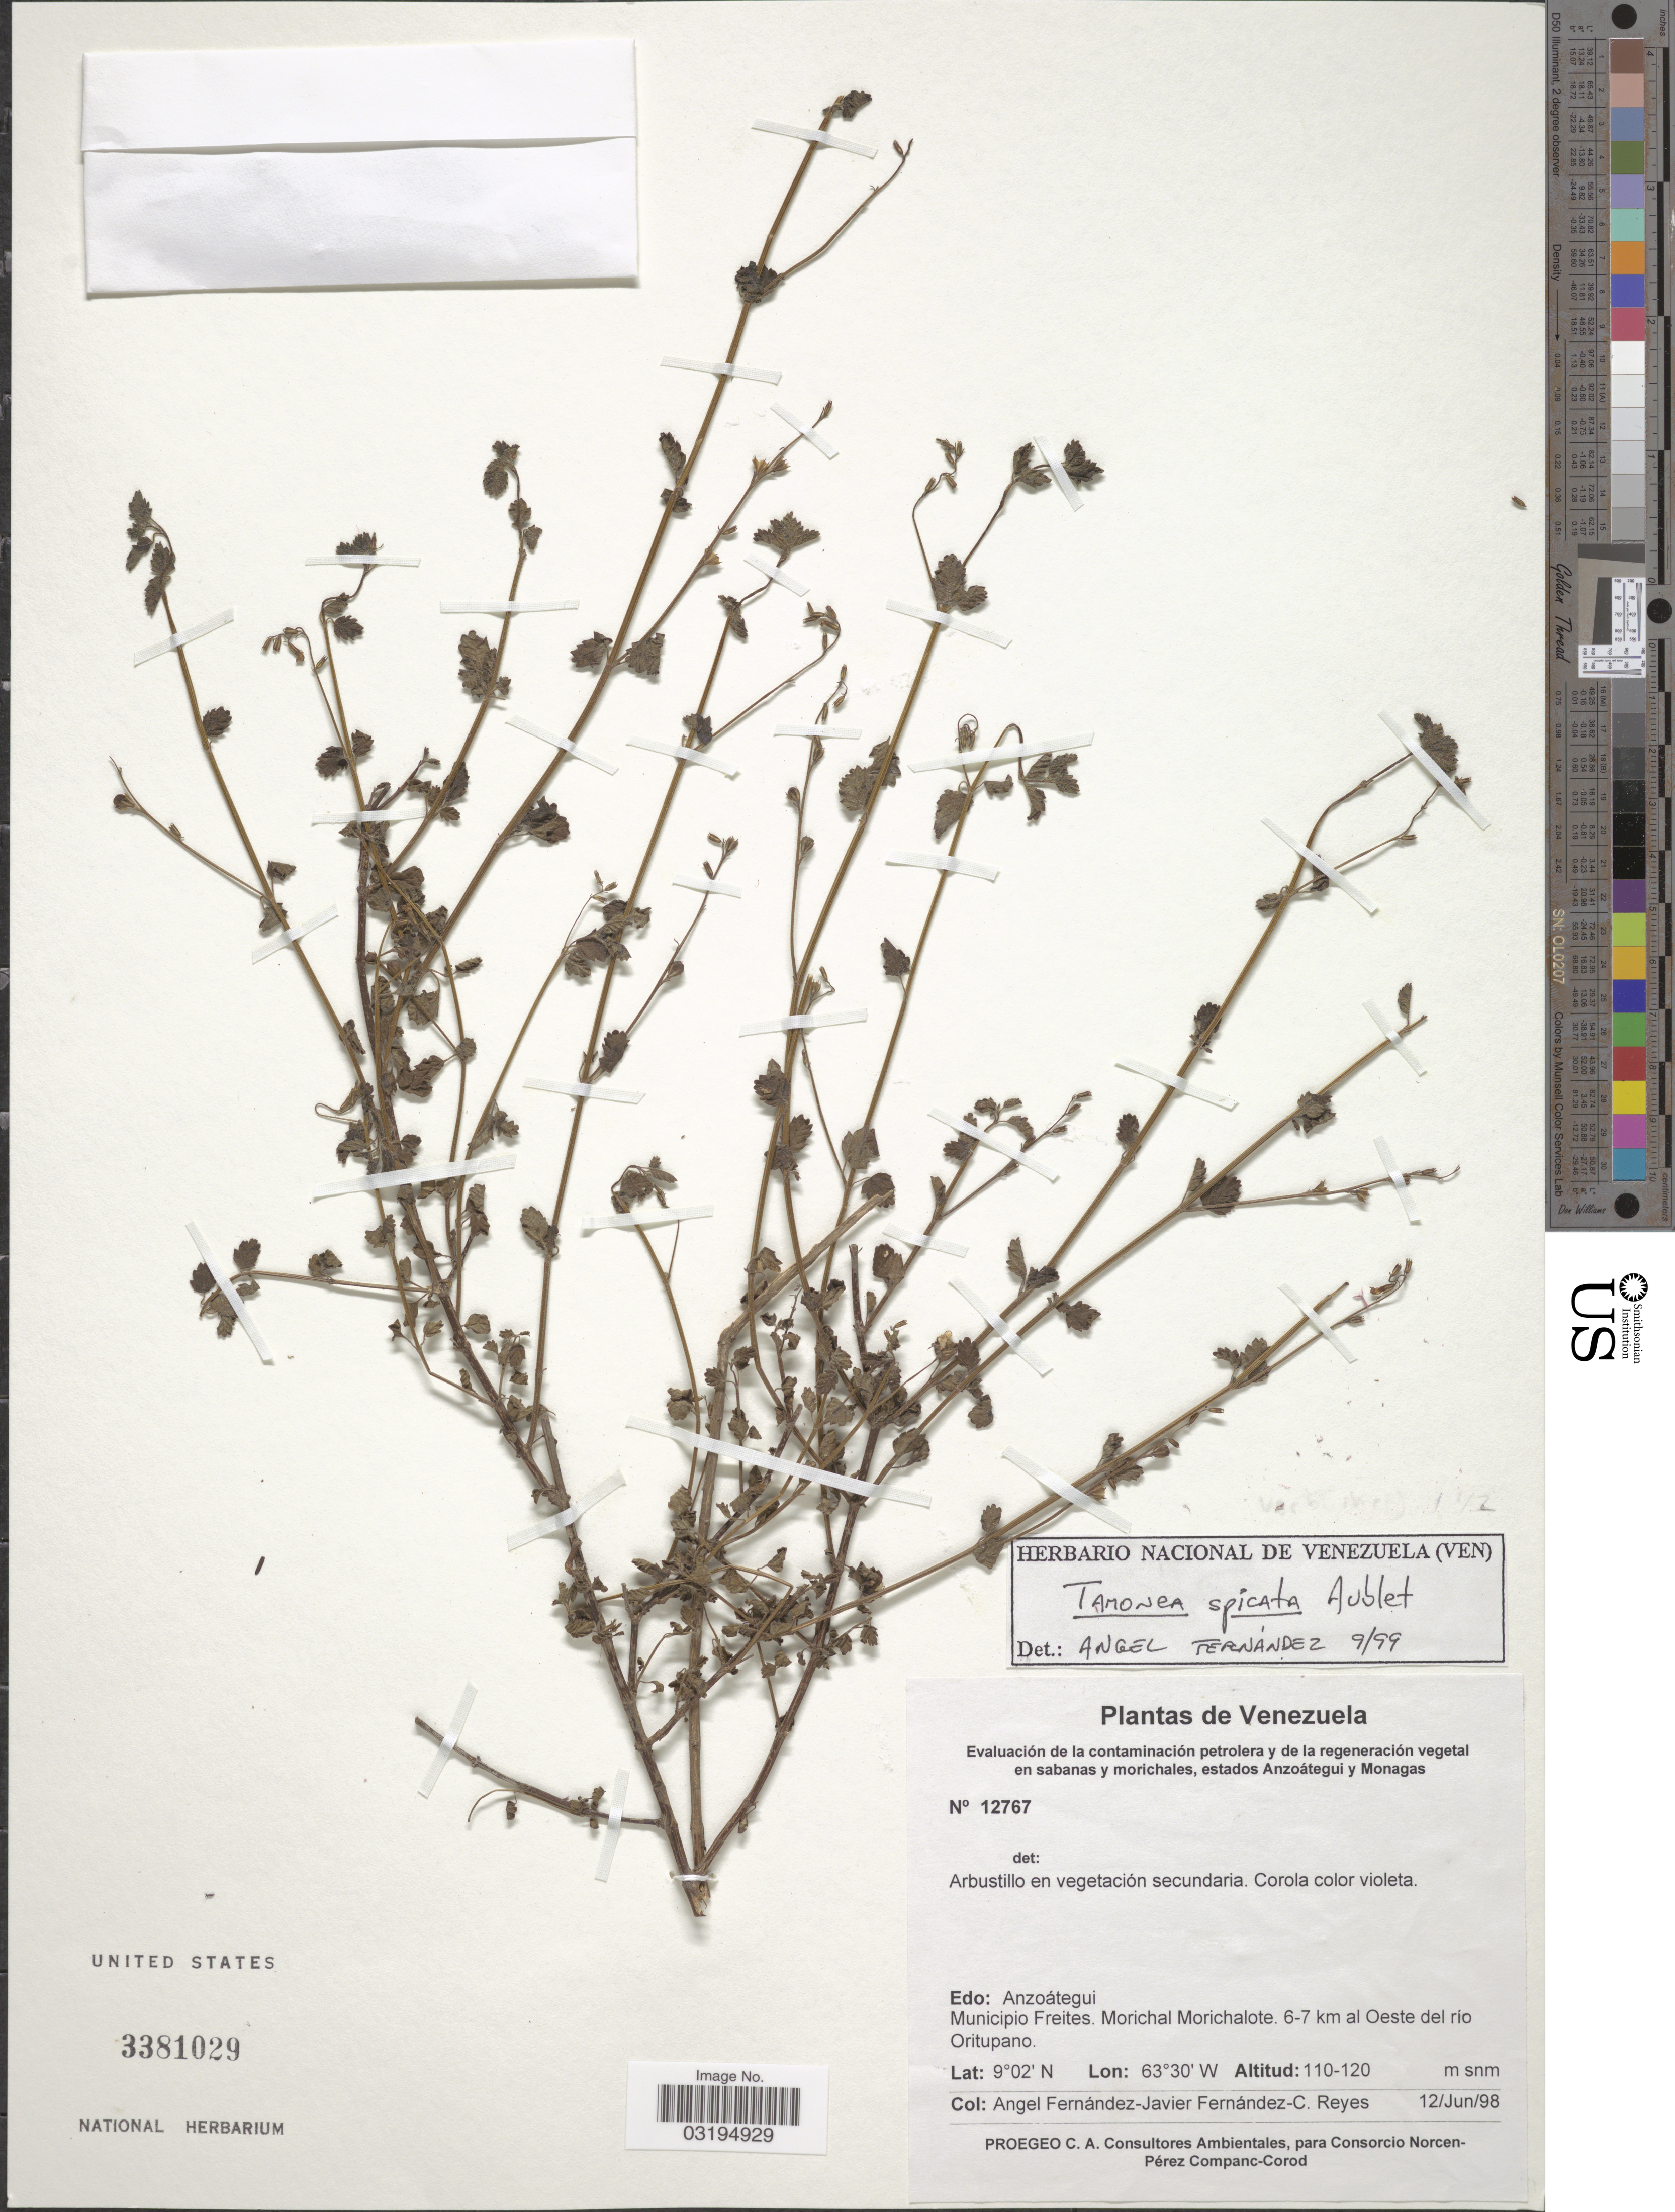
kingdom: Plantae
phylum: Tracheophyta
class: Magnoliopsida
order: Lamiales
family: Verbenaceae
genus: Tamonea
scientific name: Tamonea spicata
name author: Aubl.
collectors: Á. Fernández, J. Fernández & C. Reyes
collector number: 12767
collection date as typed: Transcribed d/m/y: 12/6/98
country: Venezuela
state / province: Anzoategui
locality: Municipio Freites. Morichal Morichalote. 6-7 km al Oeste del río Oritupano.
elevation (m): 110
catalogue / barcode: US 3381029